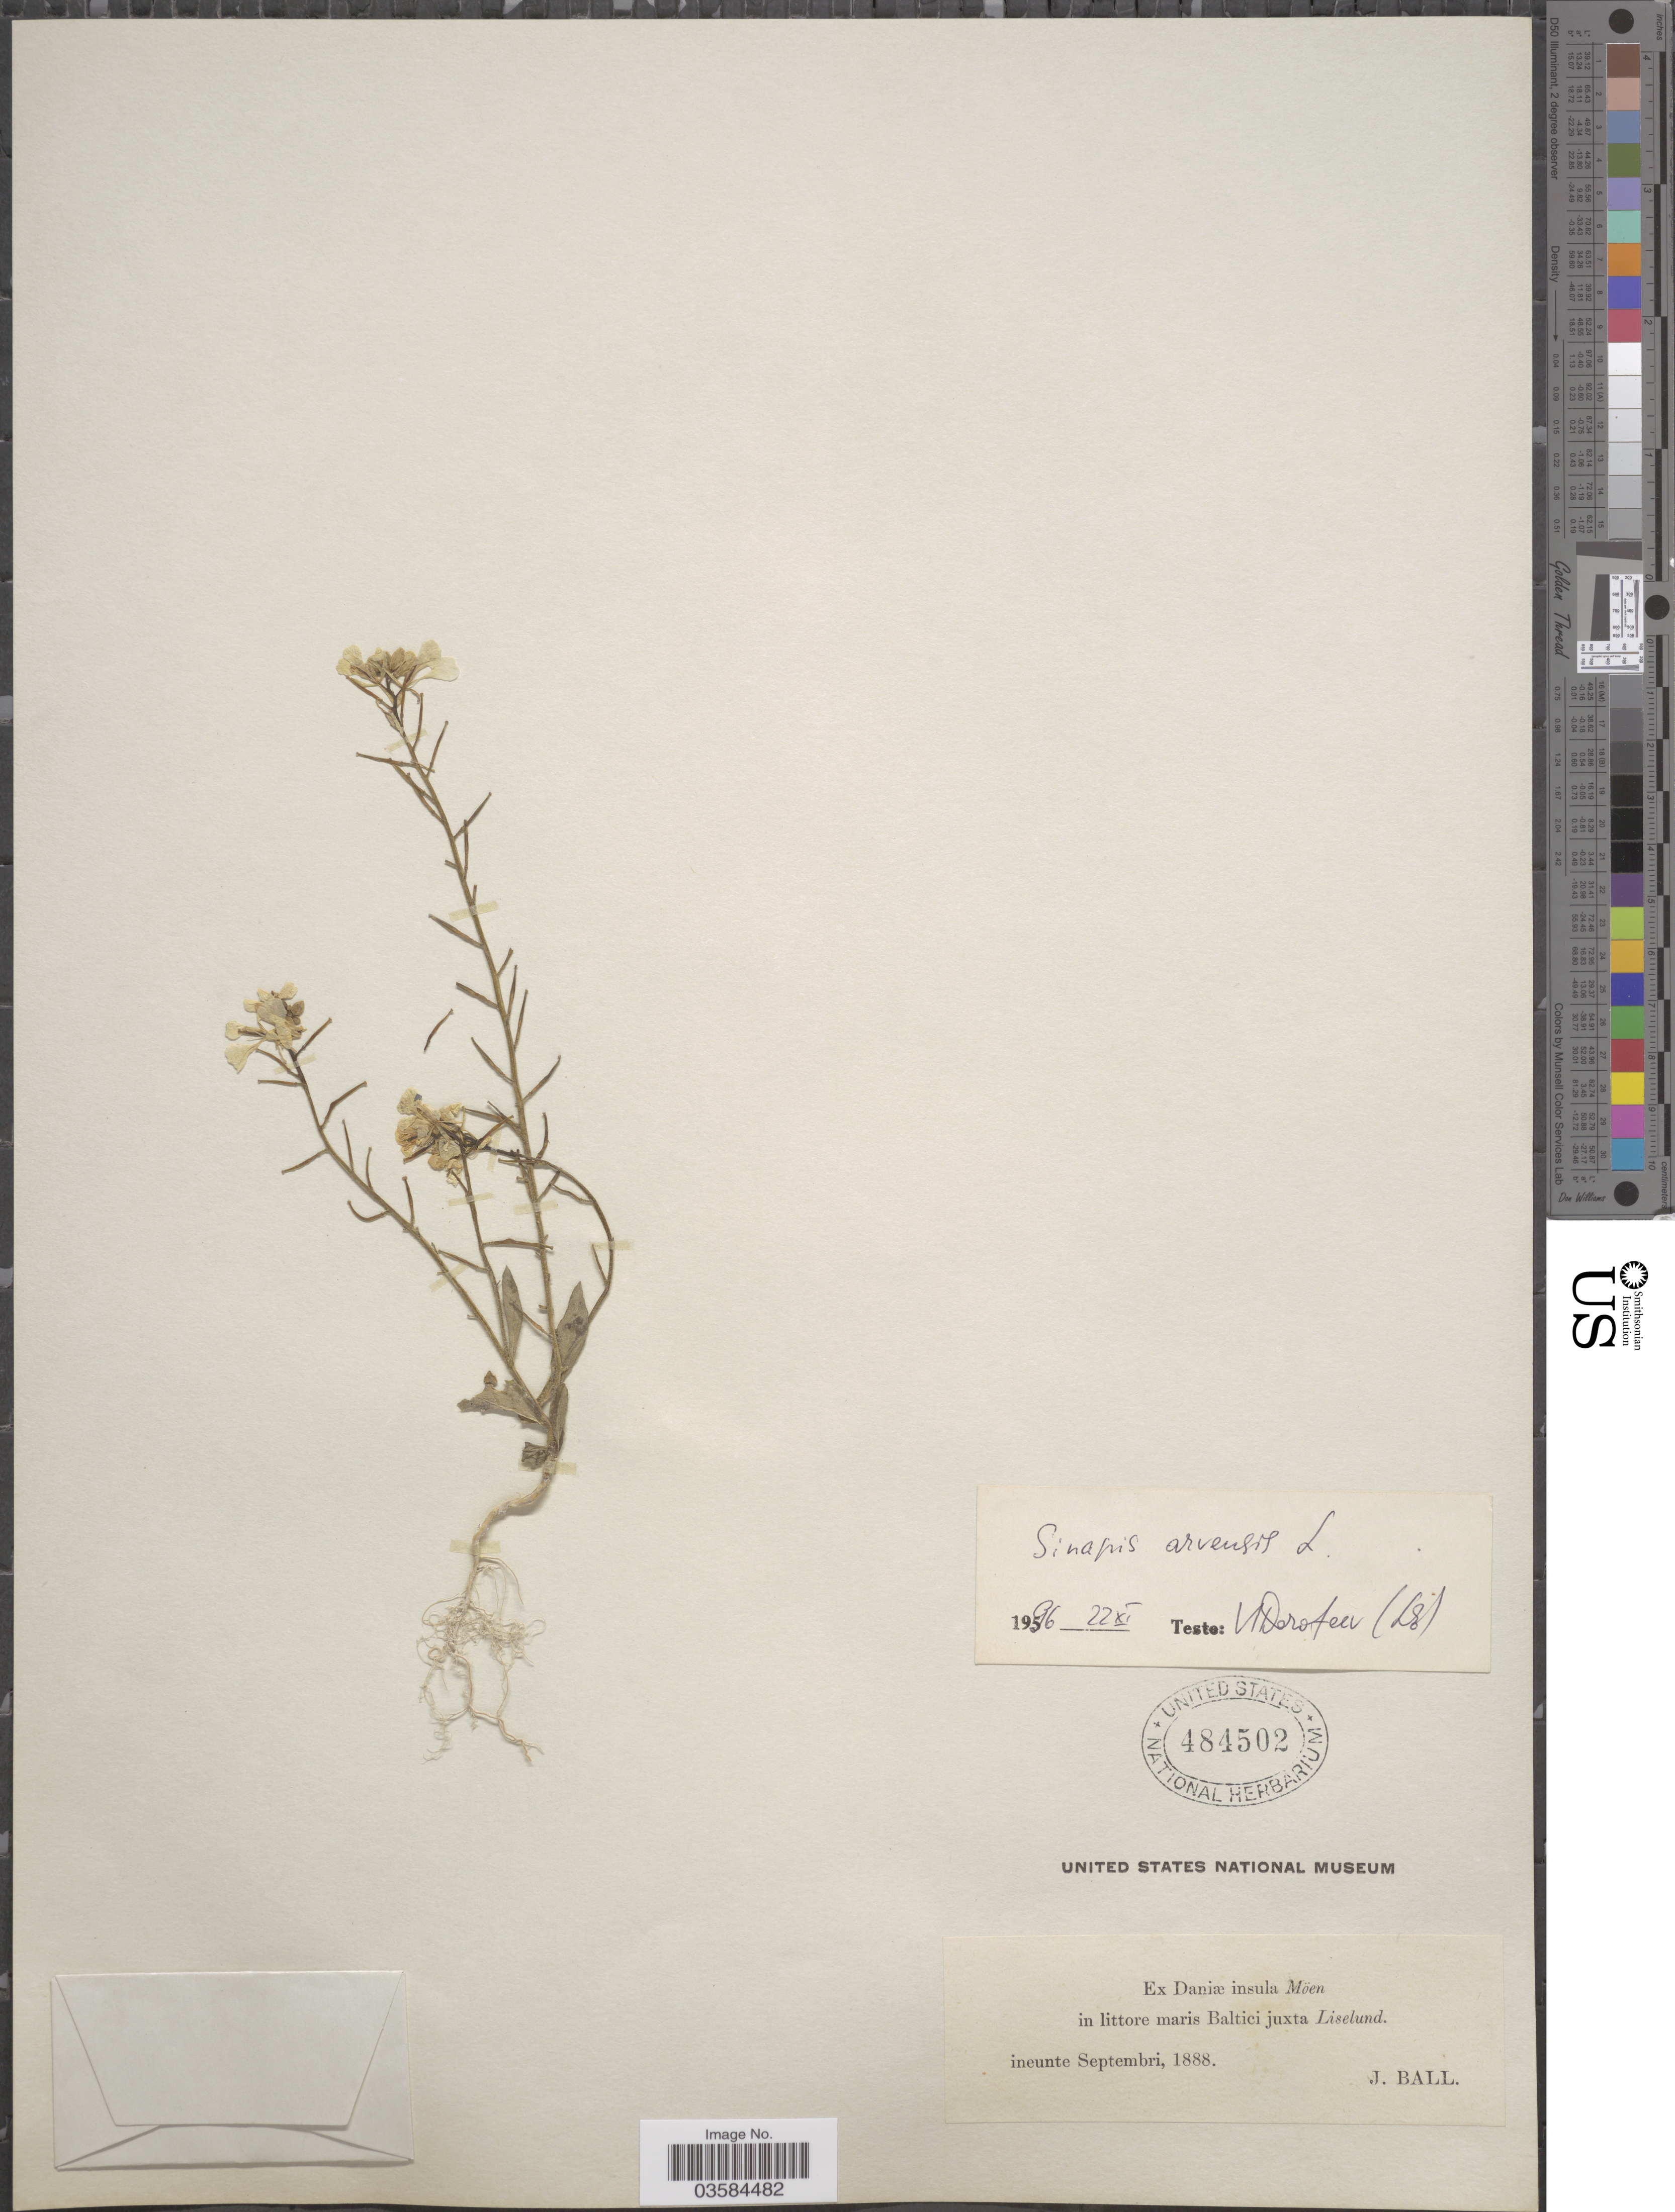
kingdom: Plantae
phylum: Tracheophyta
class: Magnoliopsida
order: Brassicales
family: Brassicaceae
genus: Sinapis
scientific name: Sinapis arvensis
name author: L.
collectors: J. Ball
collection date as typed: Ineunte Septembri, 1888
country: Micronesia, Federated States of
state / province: Truk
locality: Ex Daniœ insula Möen in littore maris Baltici juxta Liselund.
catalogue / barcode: US 484502